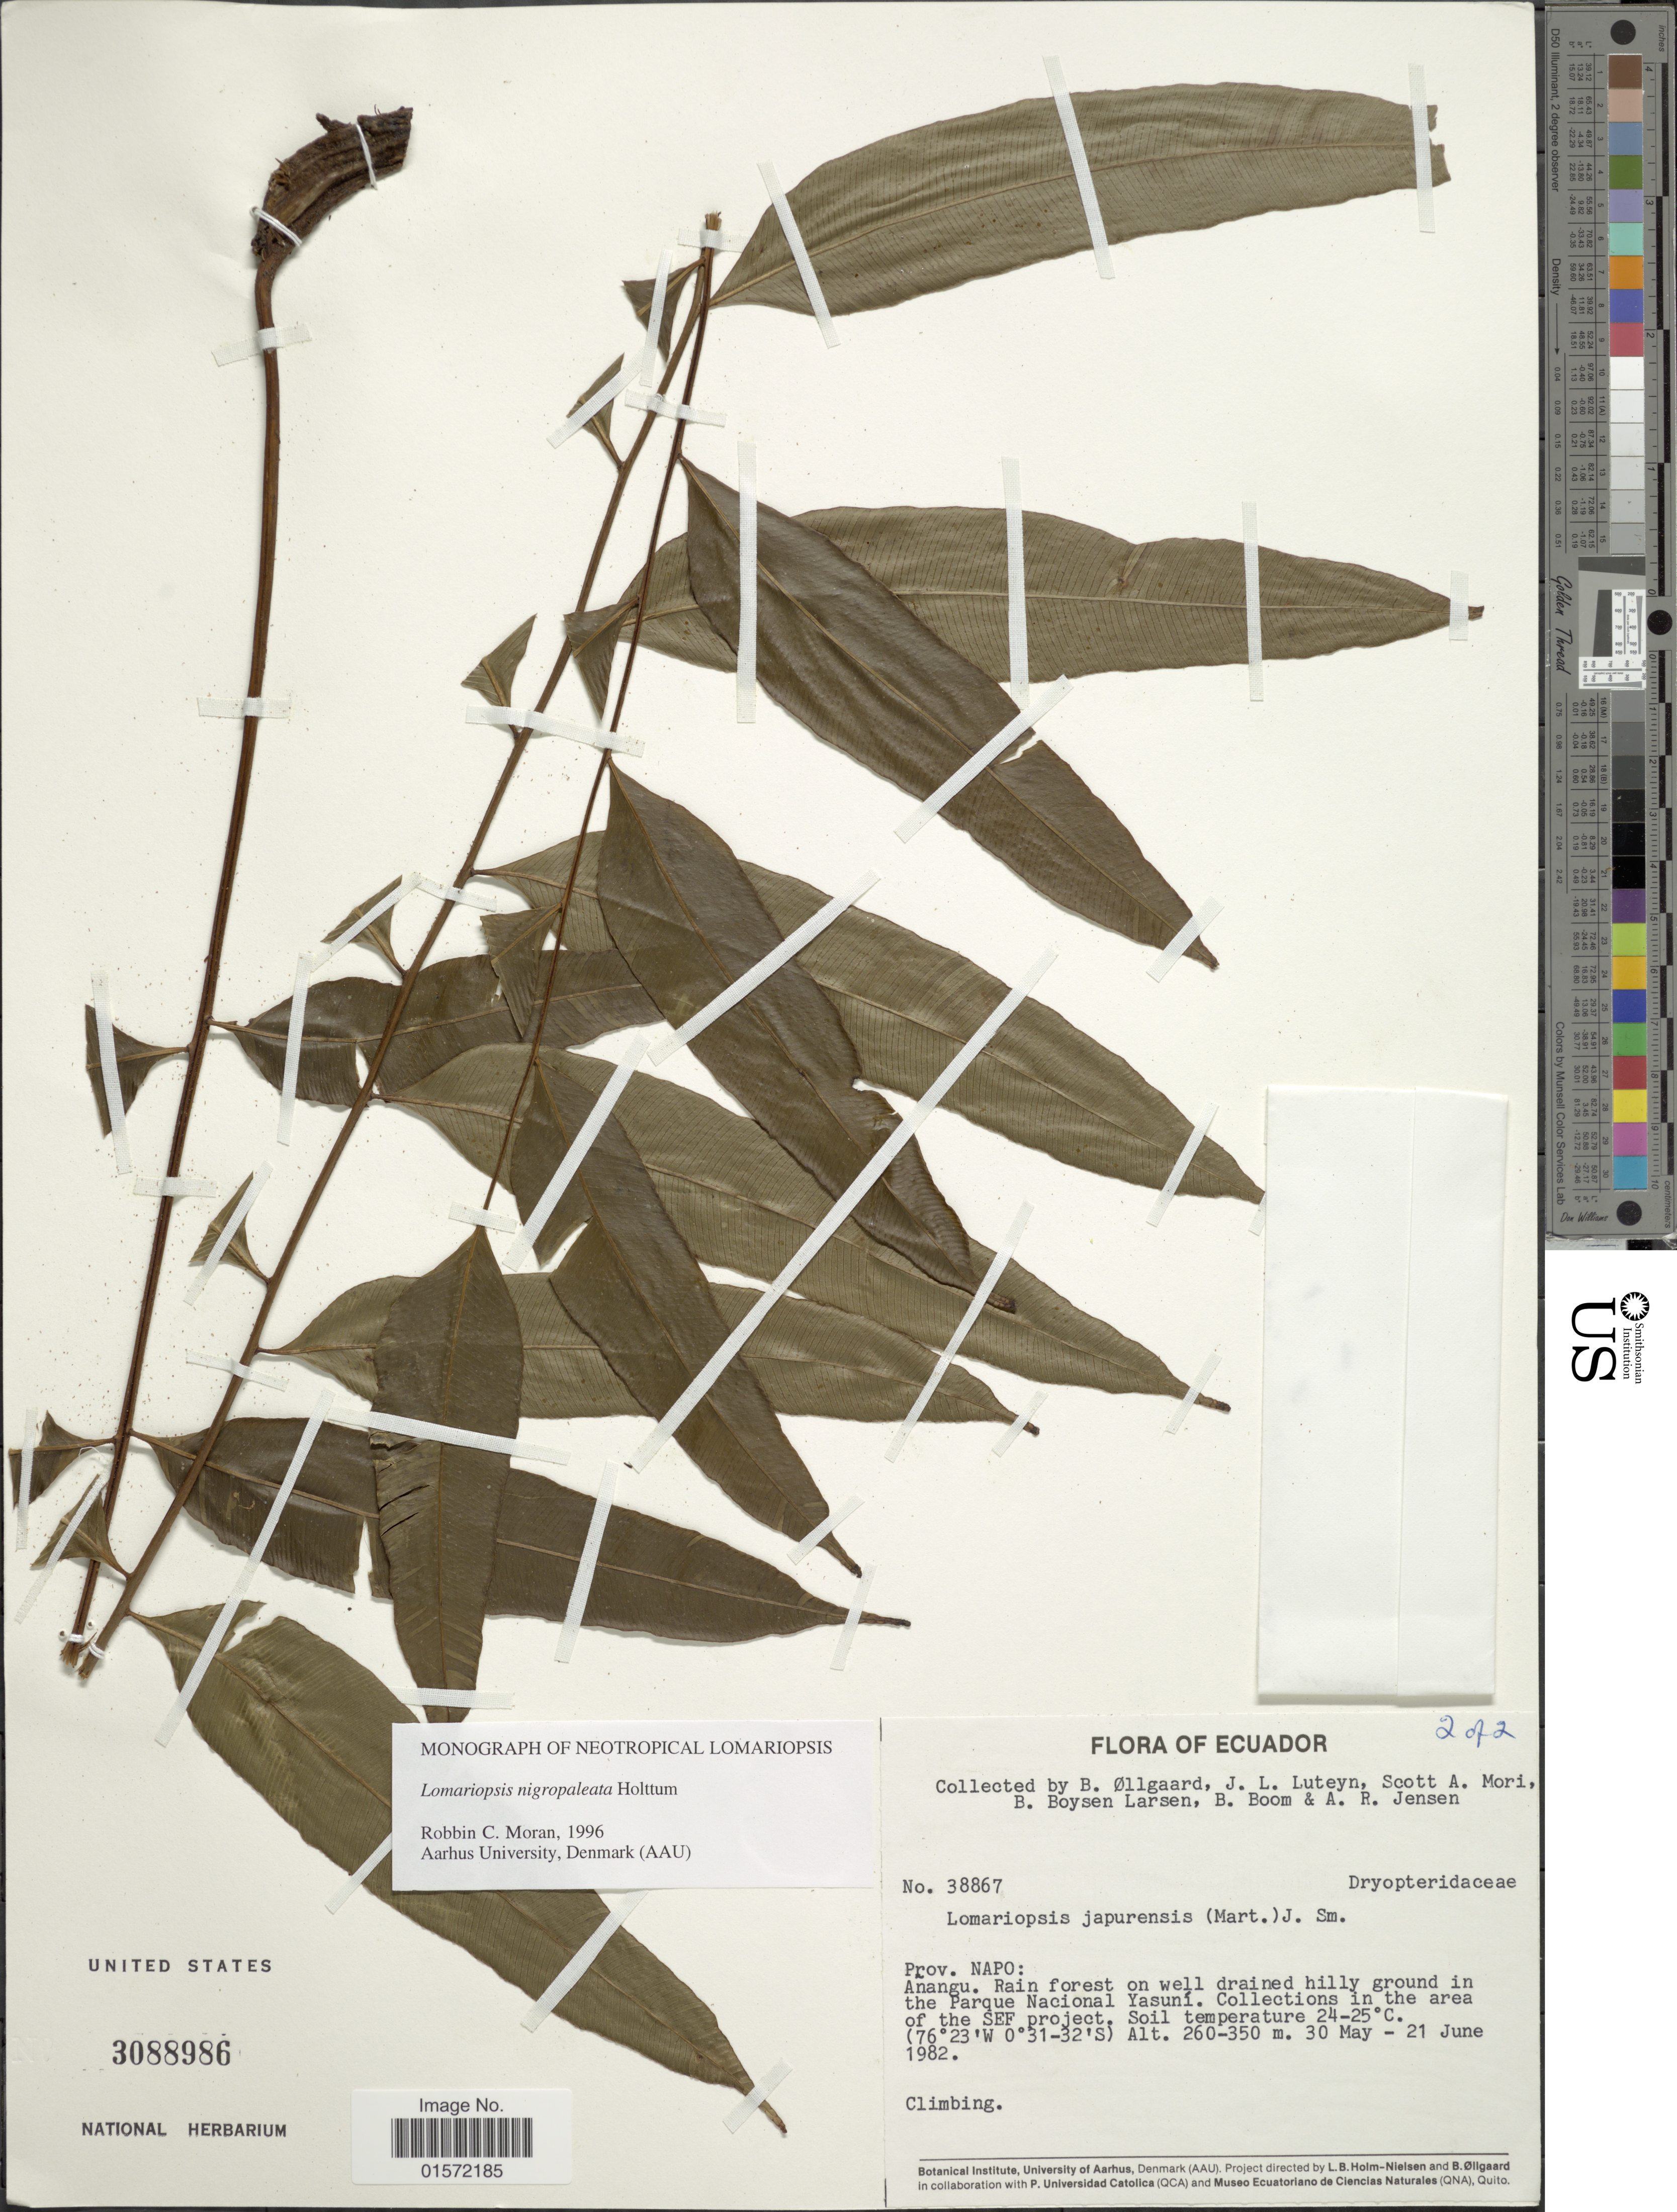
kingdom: Plantae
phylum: Tracheophyta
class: Polypodiopsida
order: Polypodiales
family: Lomariopsidaceae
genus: Lomariopsis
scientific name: Lomariopsis nigropaleata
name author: Holttum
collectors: B. Øllgaard, J. L. Luteyn, S. Mori, B. Boysen Larsen & et al.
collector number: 38867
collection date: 1982-05-30/1982-06-21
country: Ecuador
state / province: Napo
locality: Anangu, Rain forest on well drained hilly ground in the Parque Nacional Yasuní, Collections in the area of the SEF project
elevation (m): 260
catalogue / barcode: US 3088986